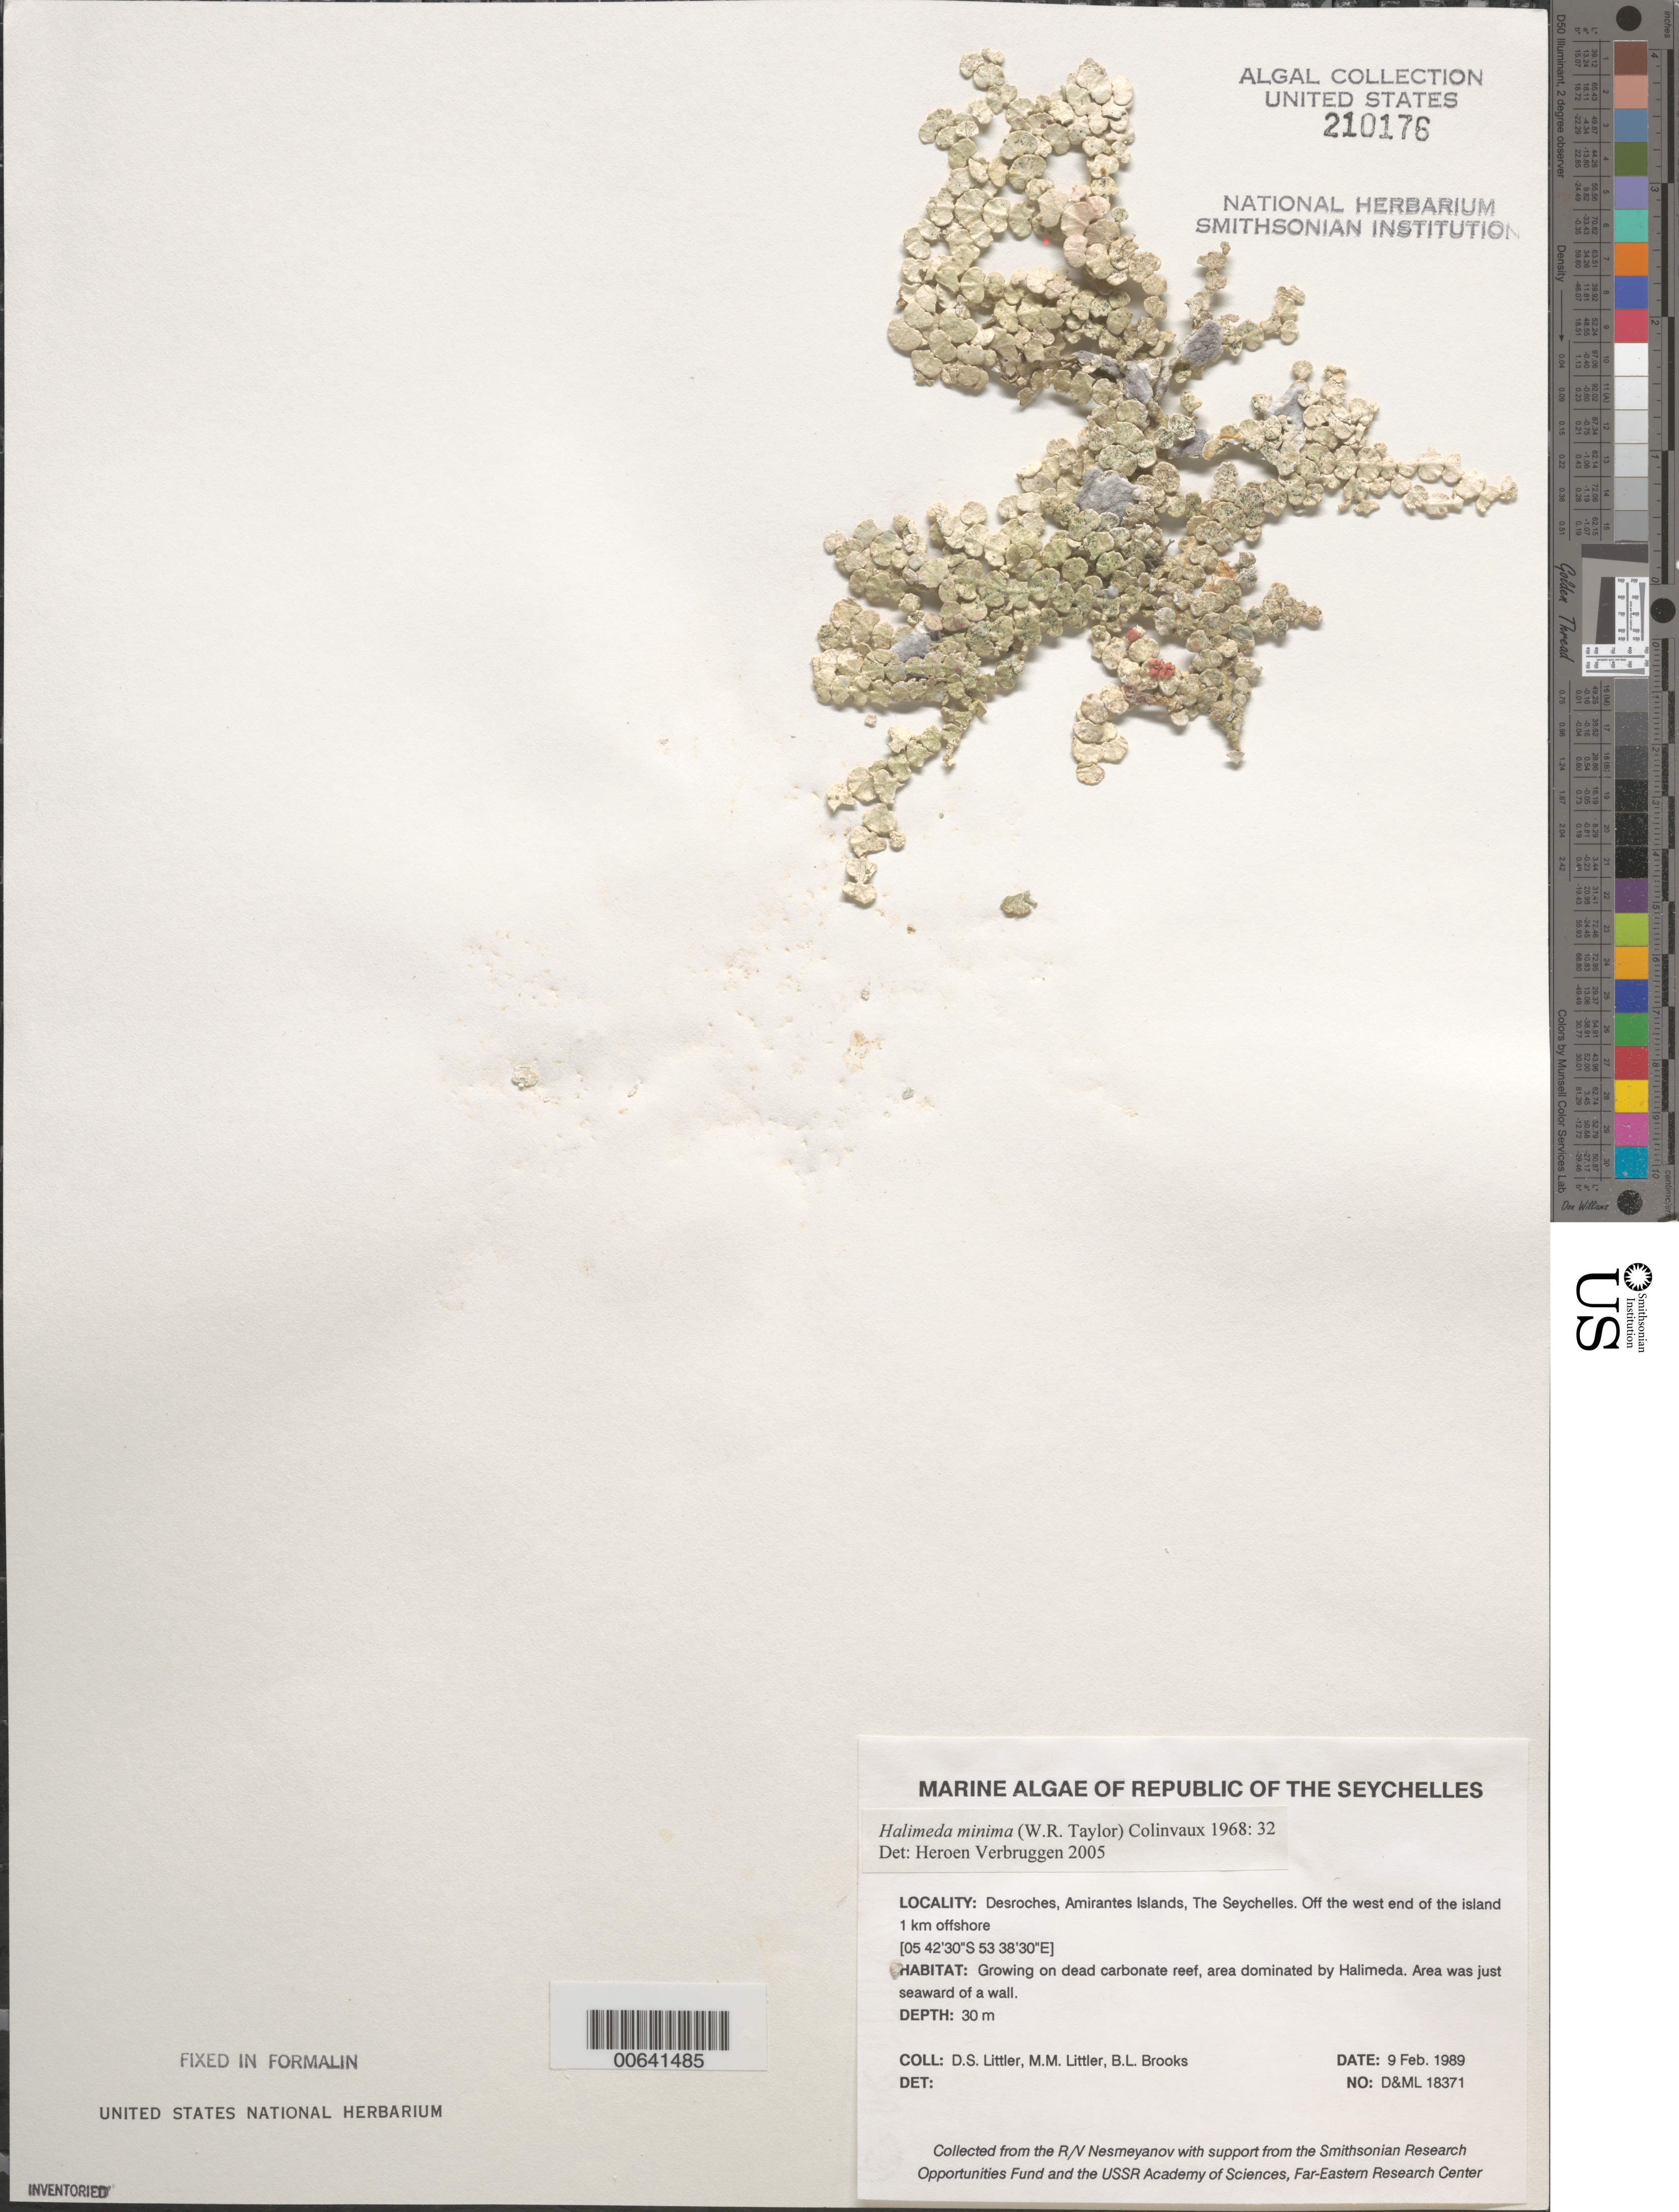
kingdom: Plantae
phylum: Chlorophyta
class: Ulvophyceae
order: Bryopsidales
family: Halimedaceae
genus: Halimeda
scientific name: Halimeda minima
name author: (W.R. Taylor) Hillis-Colinvaux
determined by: Verbruggen, H.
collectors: D. S. Littler, M. M. Littler & B. Brooks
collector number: D&ML 18370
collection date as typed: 09 Feb 1989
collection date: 1989-02-09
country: Seychelles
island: Desroches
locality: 1 km off west end of island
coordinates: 05 42'30"S, 53 38'30"E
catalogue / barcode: US 210176